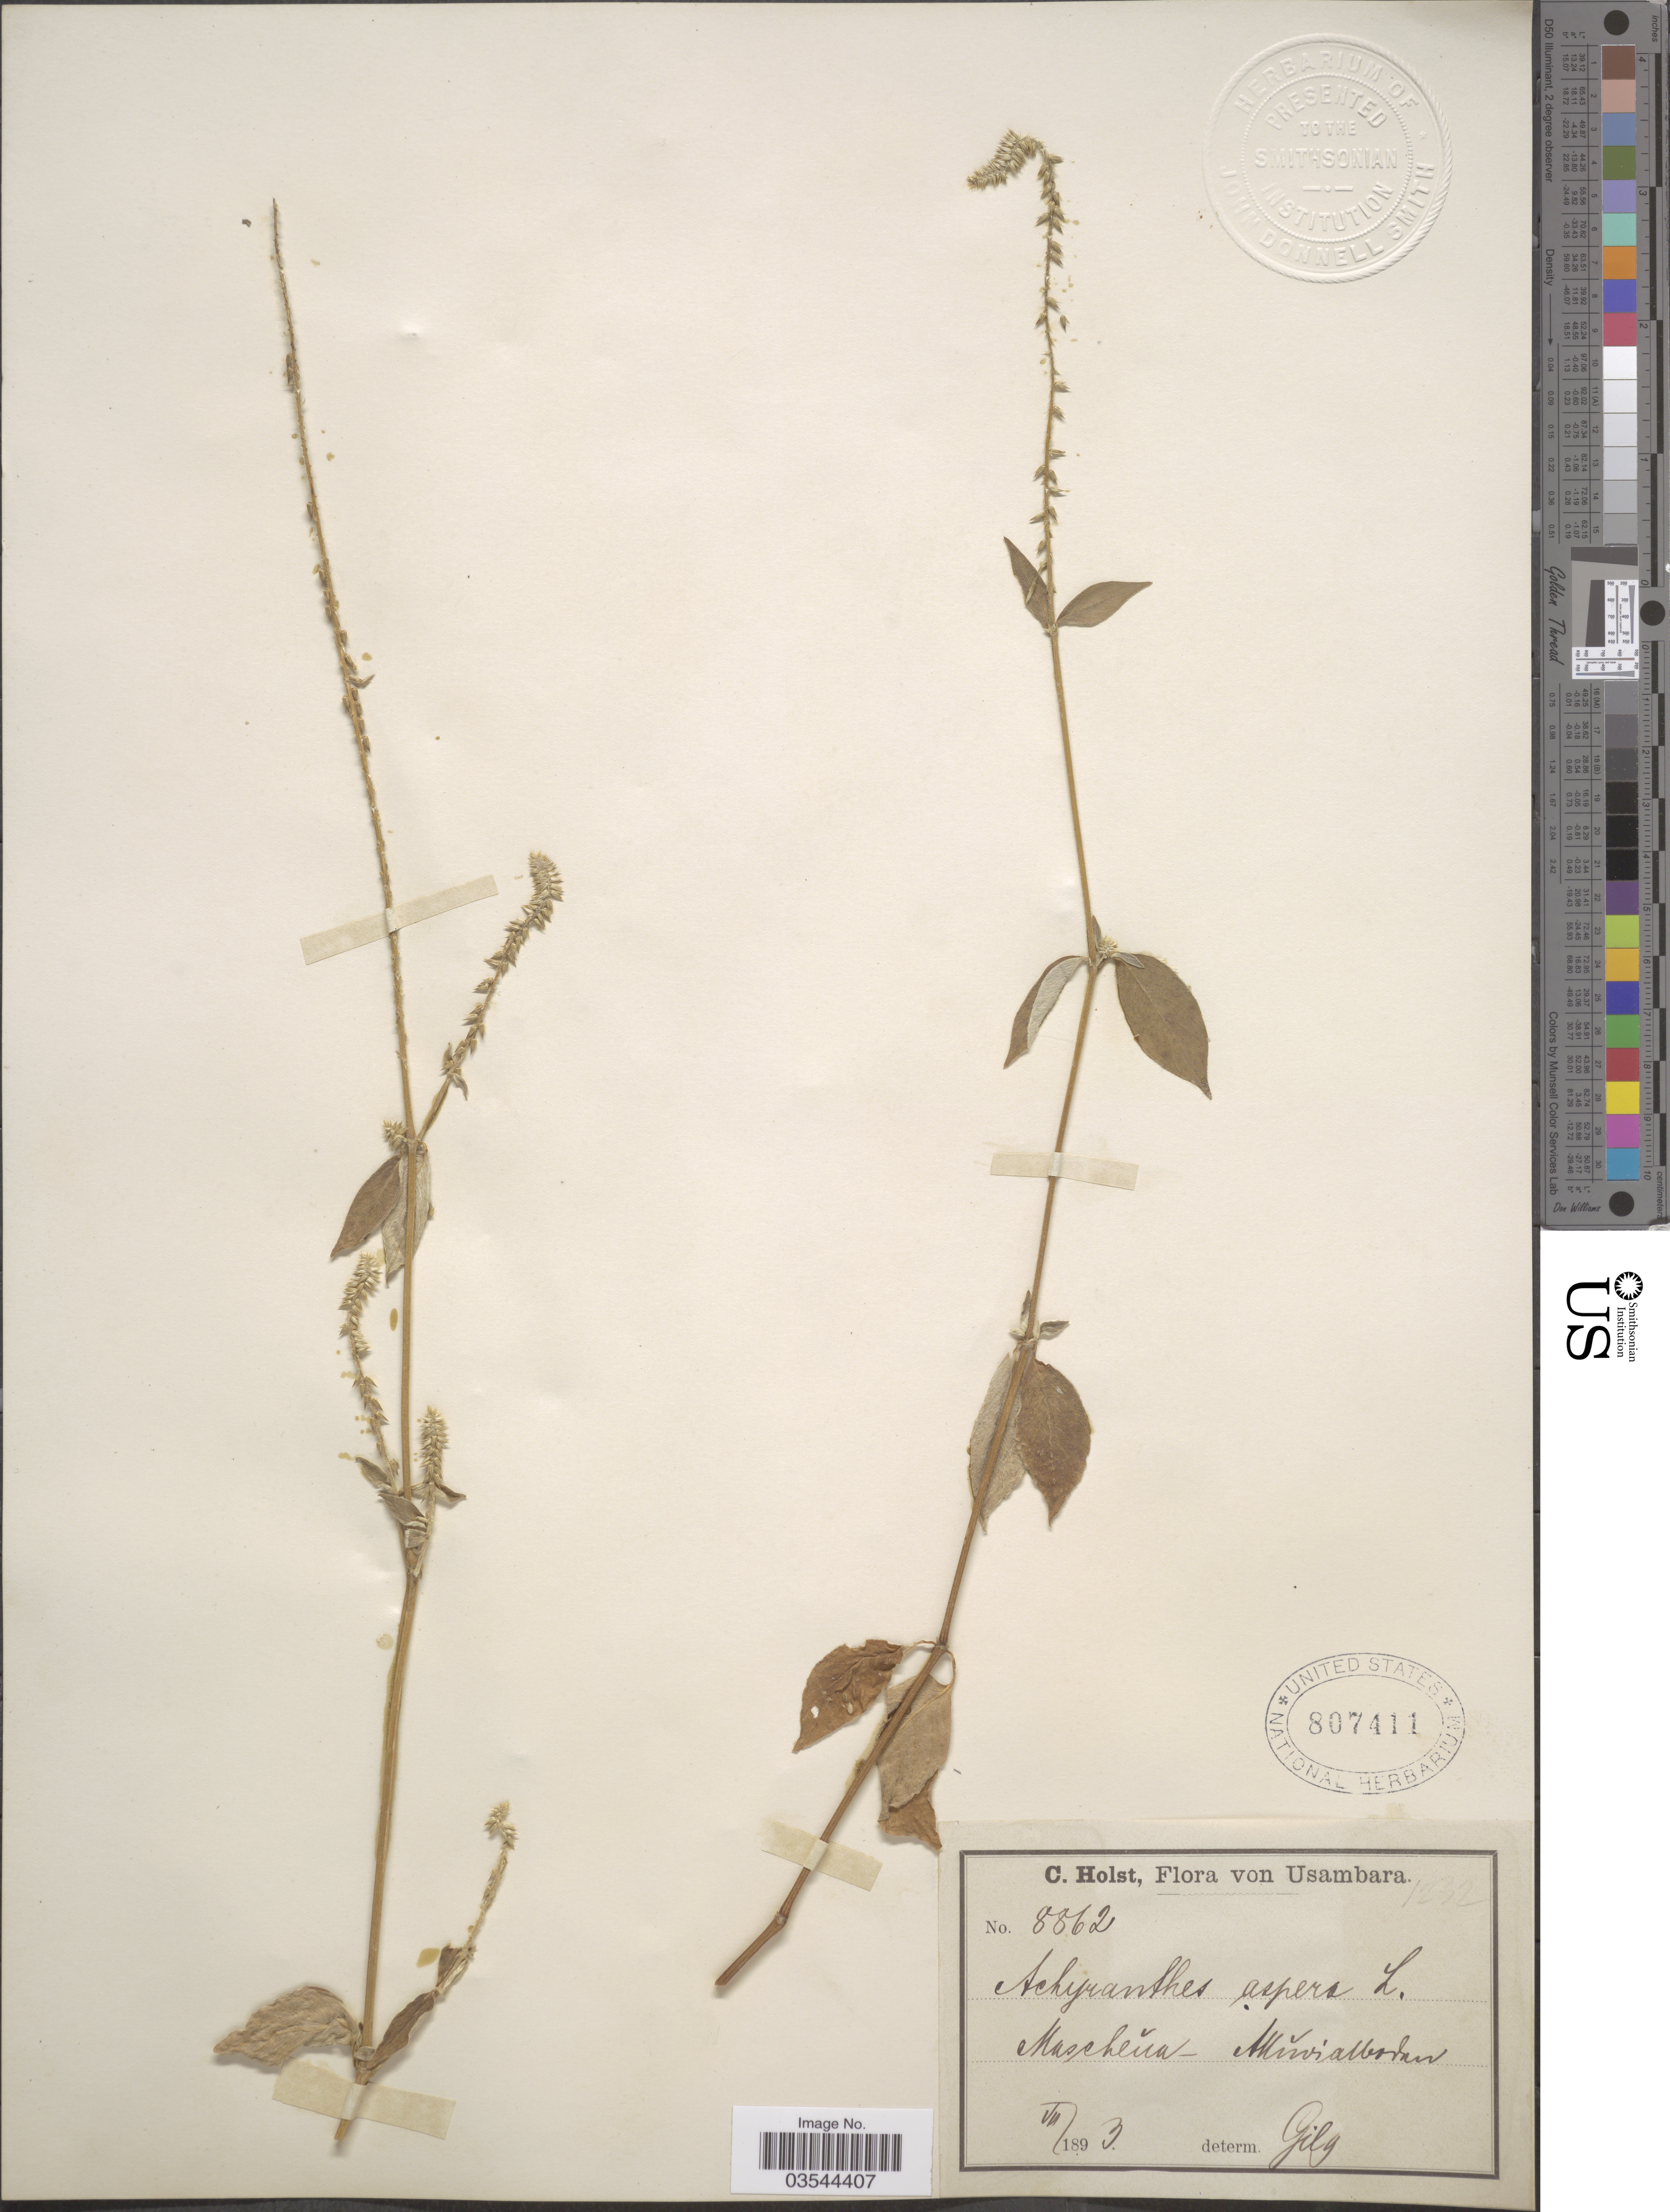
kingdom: Plantae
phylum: Tracheophyta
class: Magnoliopsida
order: Caryophyllales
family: Amaranthaceae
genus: Achyranthes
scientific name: Achyranthes aspera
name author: L.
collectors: C. H. Holst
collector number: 8862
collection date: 1893-07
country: Tanzania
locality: Usambara. Mascheǔa-Alluvialboden.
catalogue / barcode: US 807411